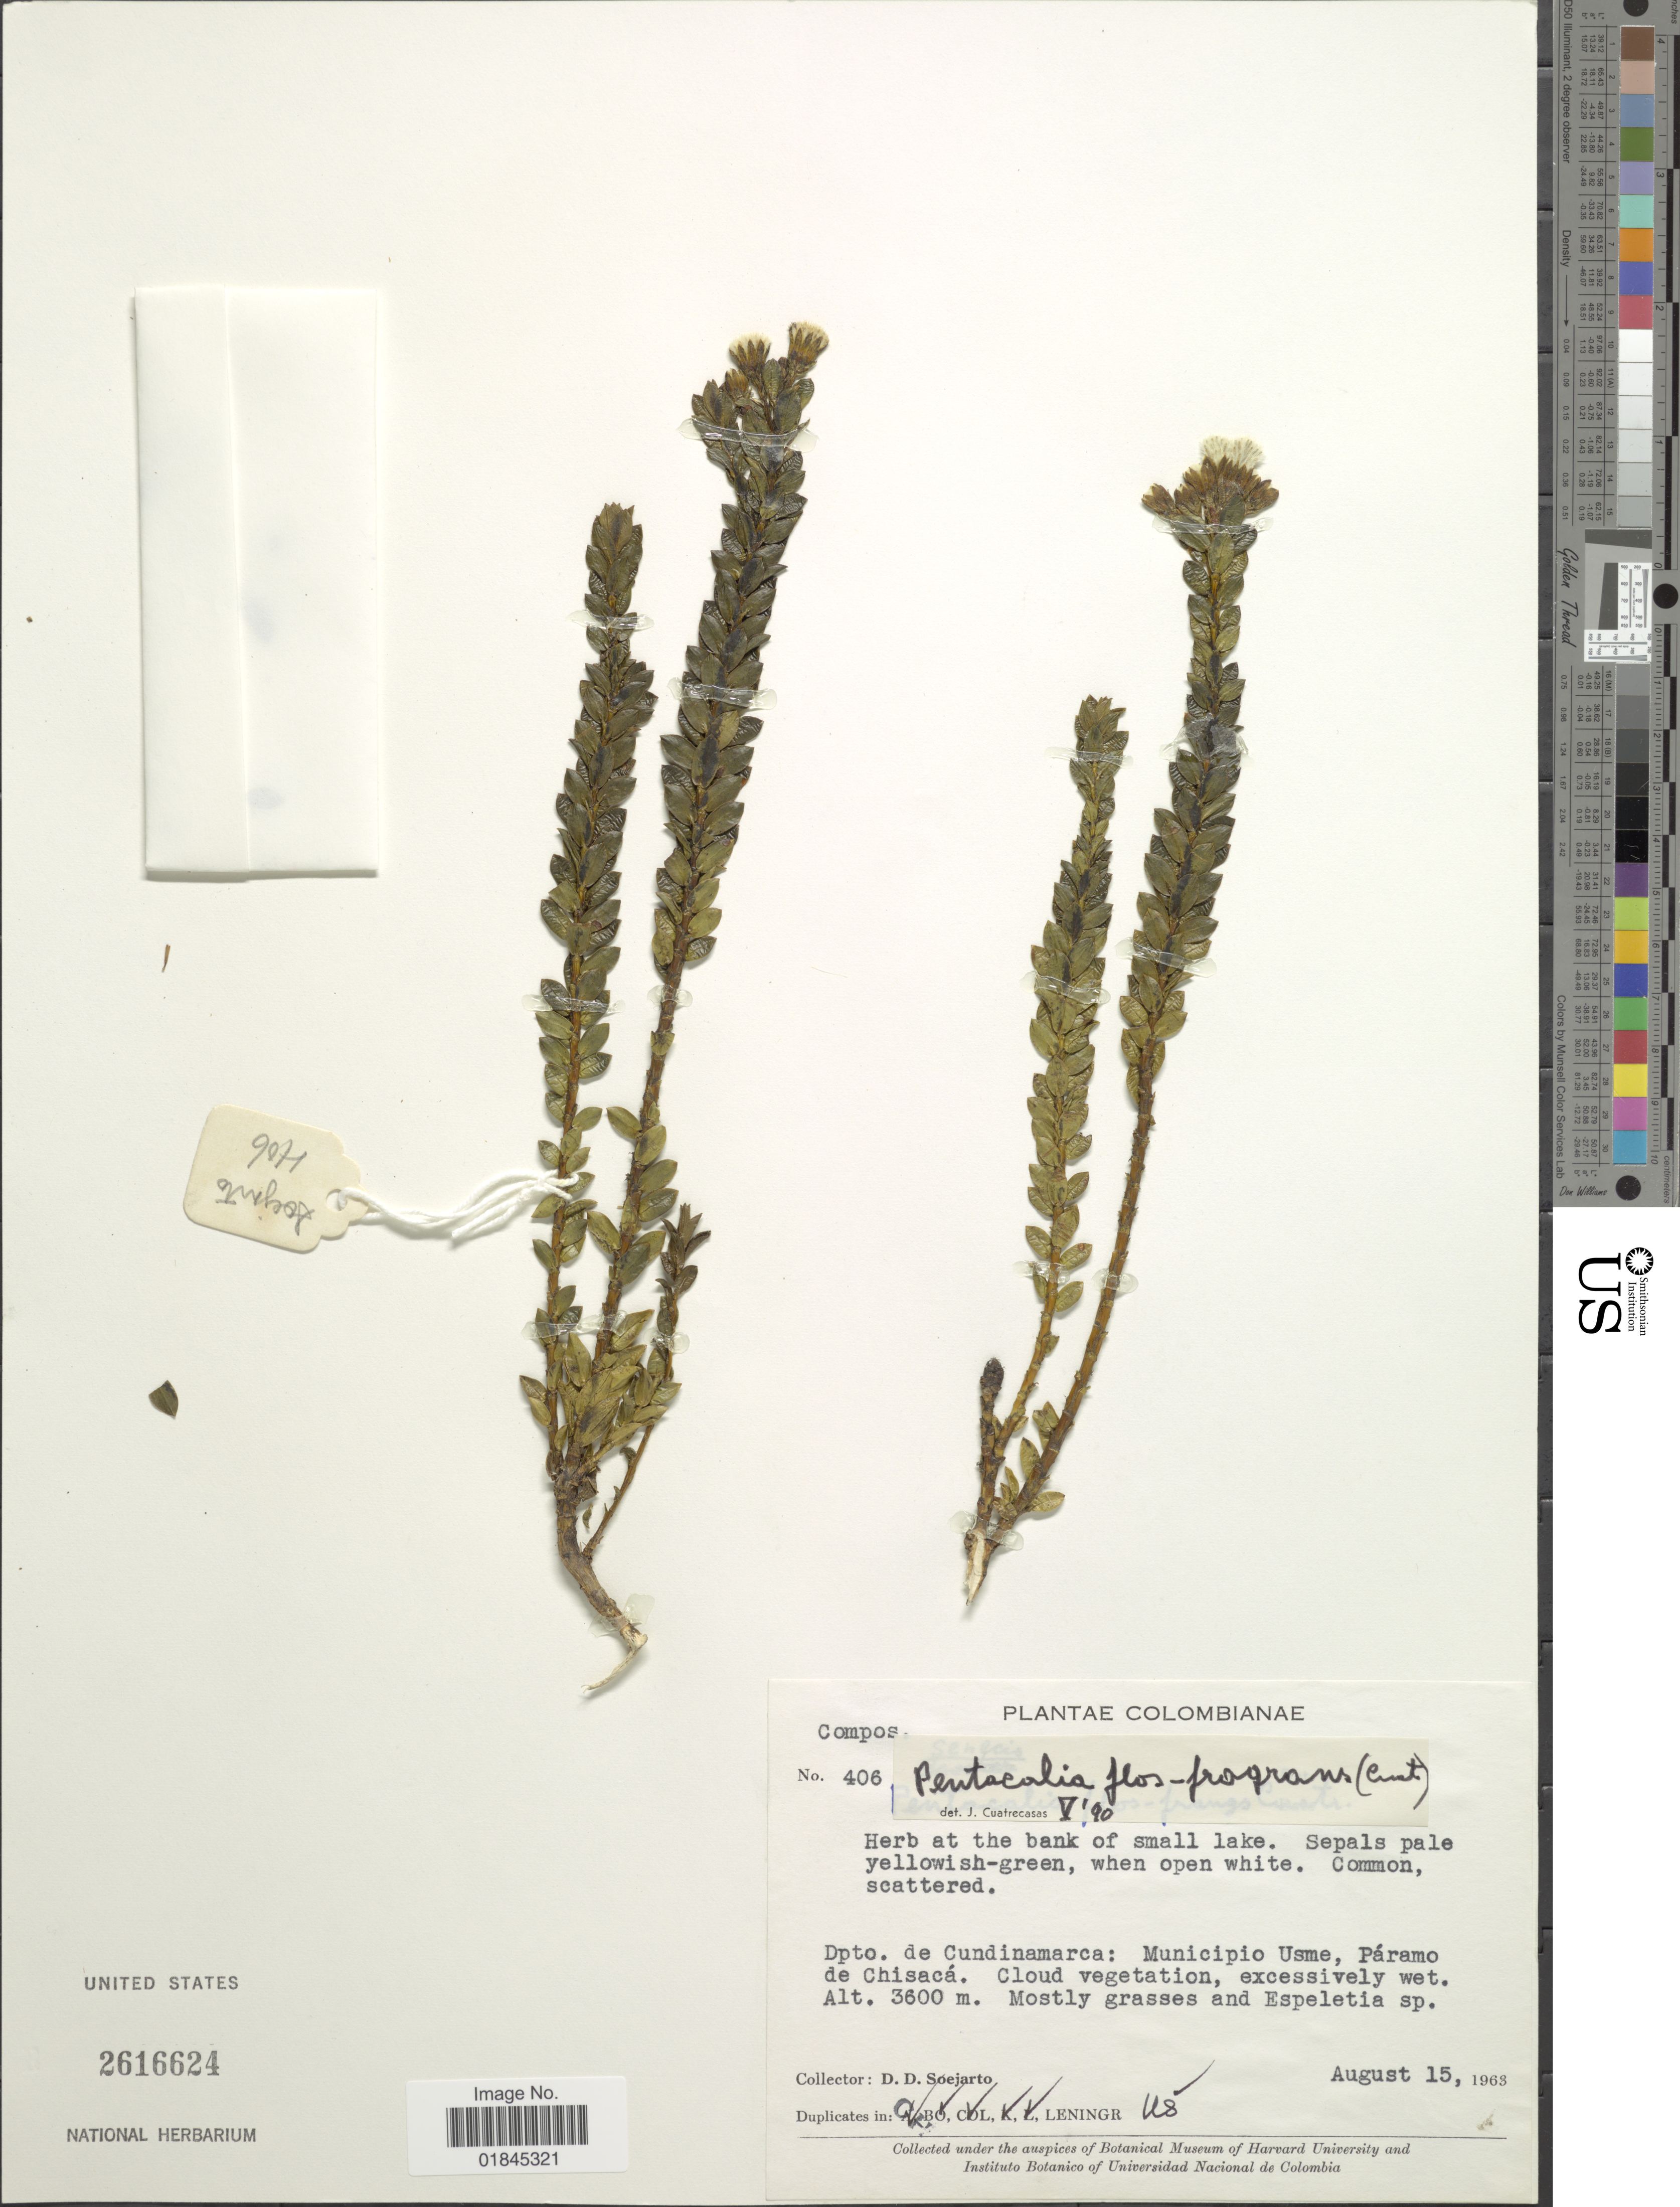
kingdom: Plantae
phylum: Tracheophyta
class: Magnoliopsida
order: Asterales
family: Asteraceae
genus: Pentacalia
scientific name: Pentacalia flosfragrans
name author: (Cuatrec.) Cuatrec.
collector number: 406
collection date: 1963-08-15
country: Colombia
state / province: Cundinamarca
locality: Dpto. de Cundinamarca: Municipio Usme, Páramo de Chisacá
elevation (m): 3600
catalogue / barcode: US 2616624